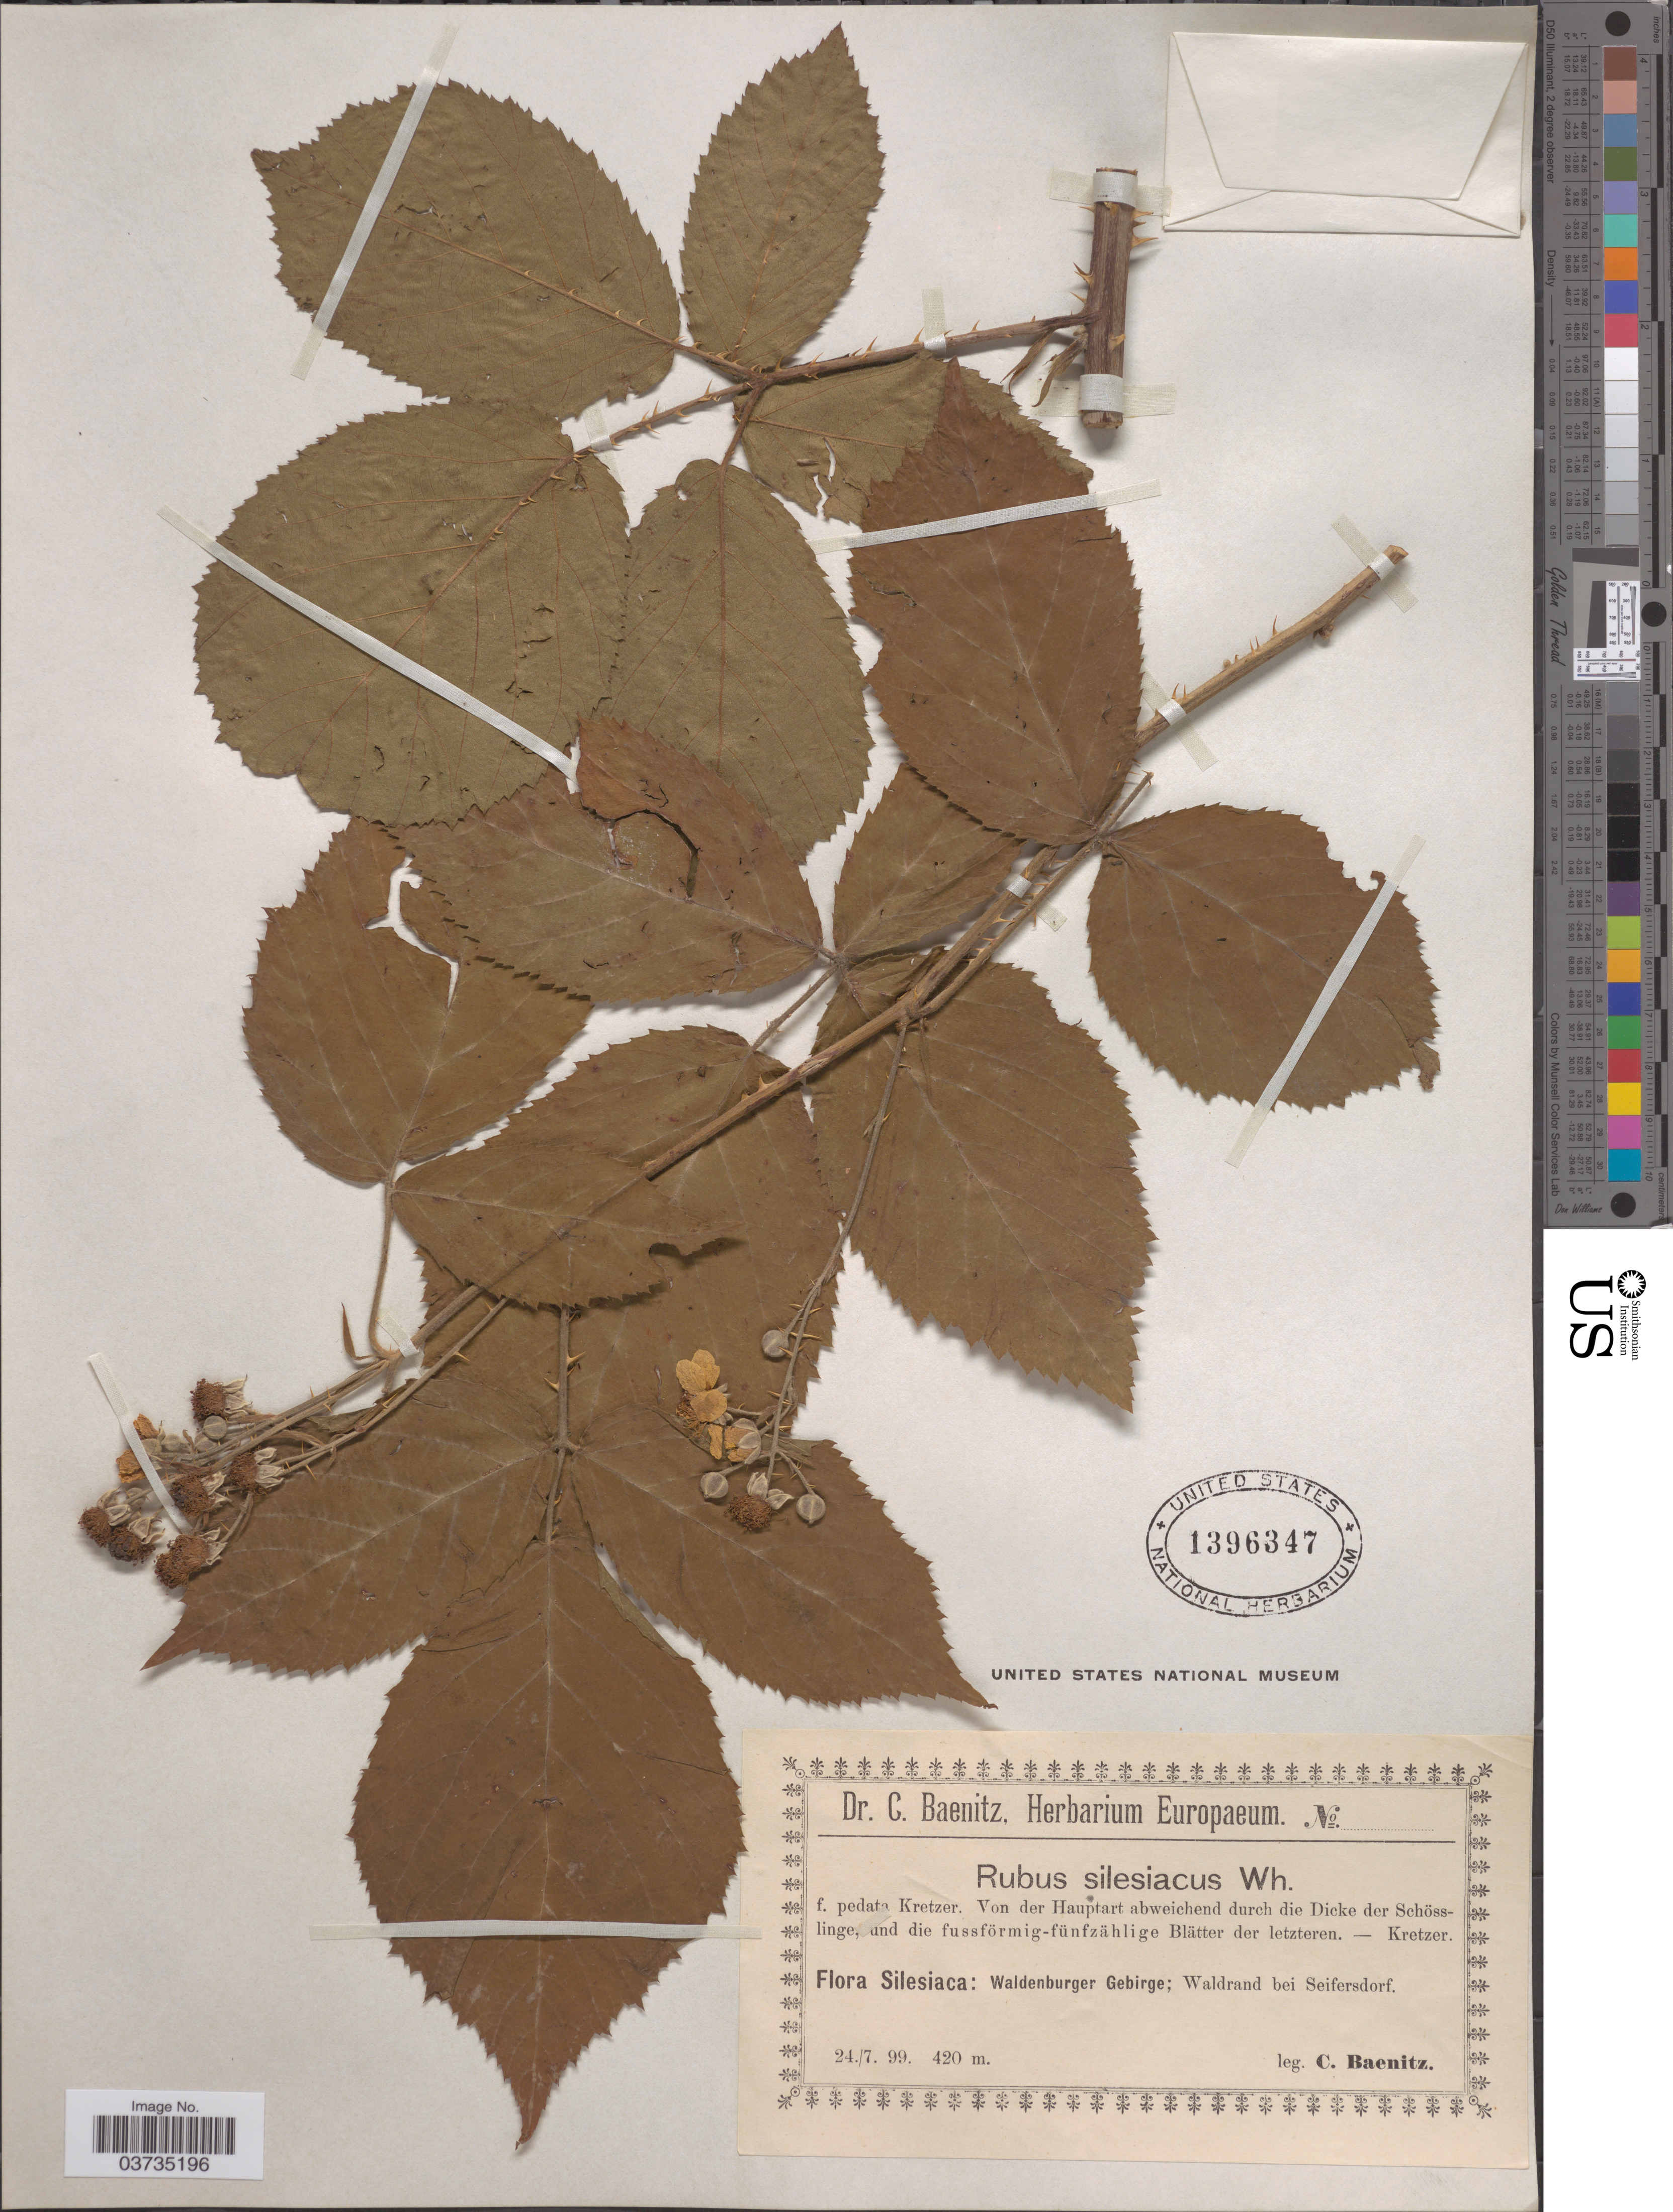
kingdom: Plantae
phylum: Tracheophyta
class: Magnoliopsida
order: Rosales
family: Rosaceae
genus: Rubus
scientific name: Rubus silesiacus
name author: Weihe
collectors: C. G. Baenitz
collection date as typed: Transcribed d/m/y: 24/7/99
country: Poland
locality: Silesiaca: Waldenburger Gebirge; Waldrand bei Seifersdorf.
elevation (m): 420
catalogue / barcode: US 1396347